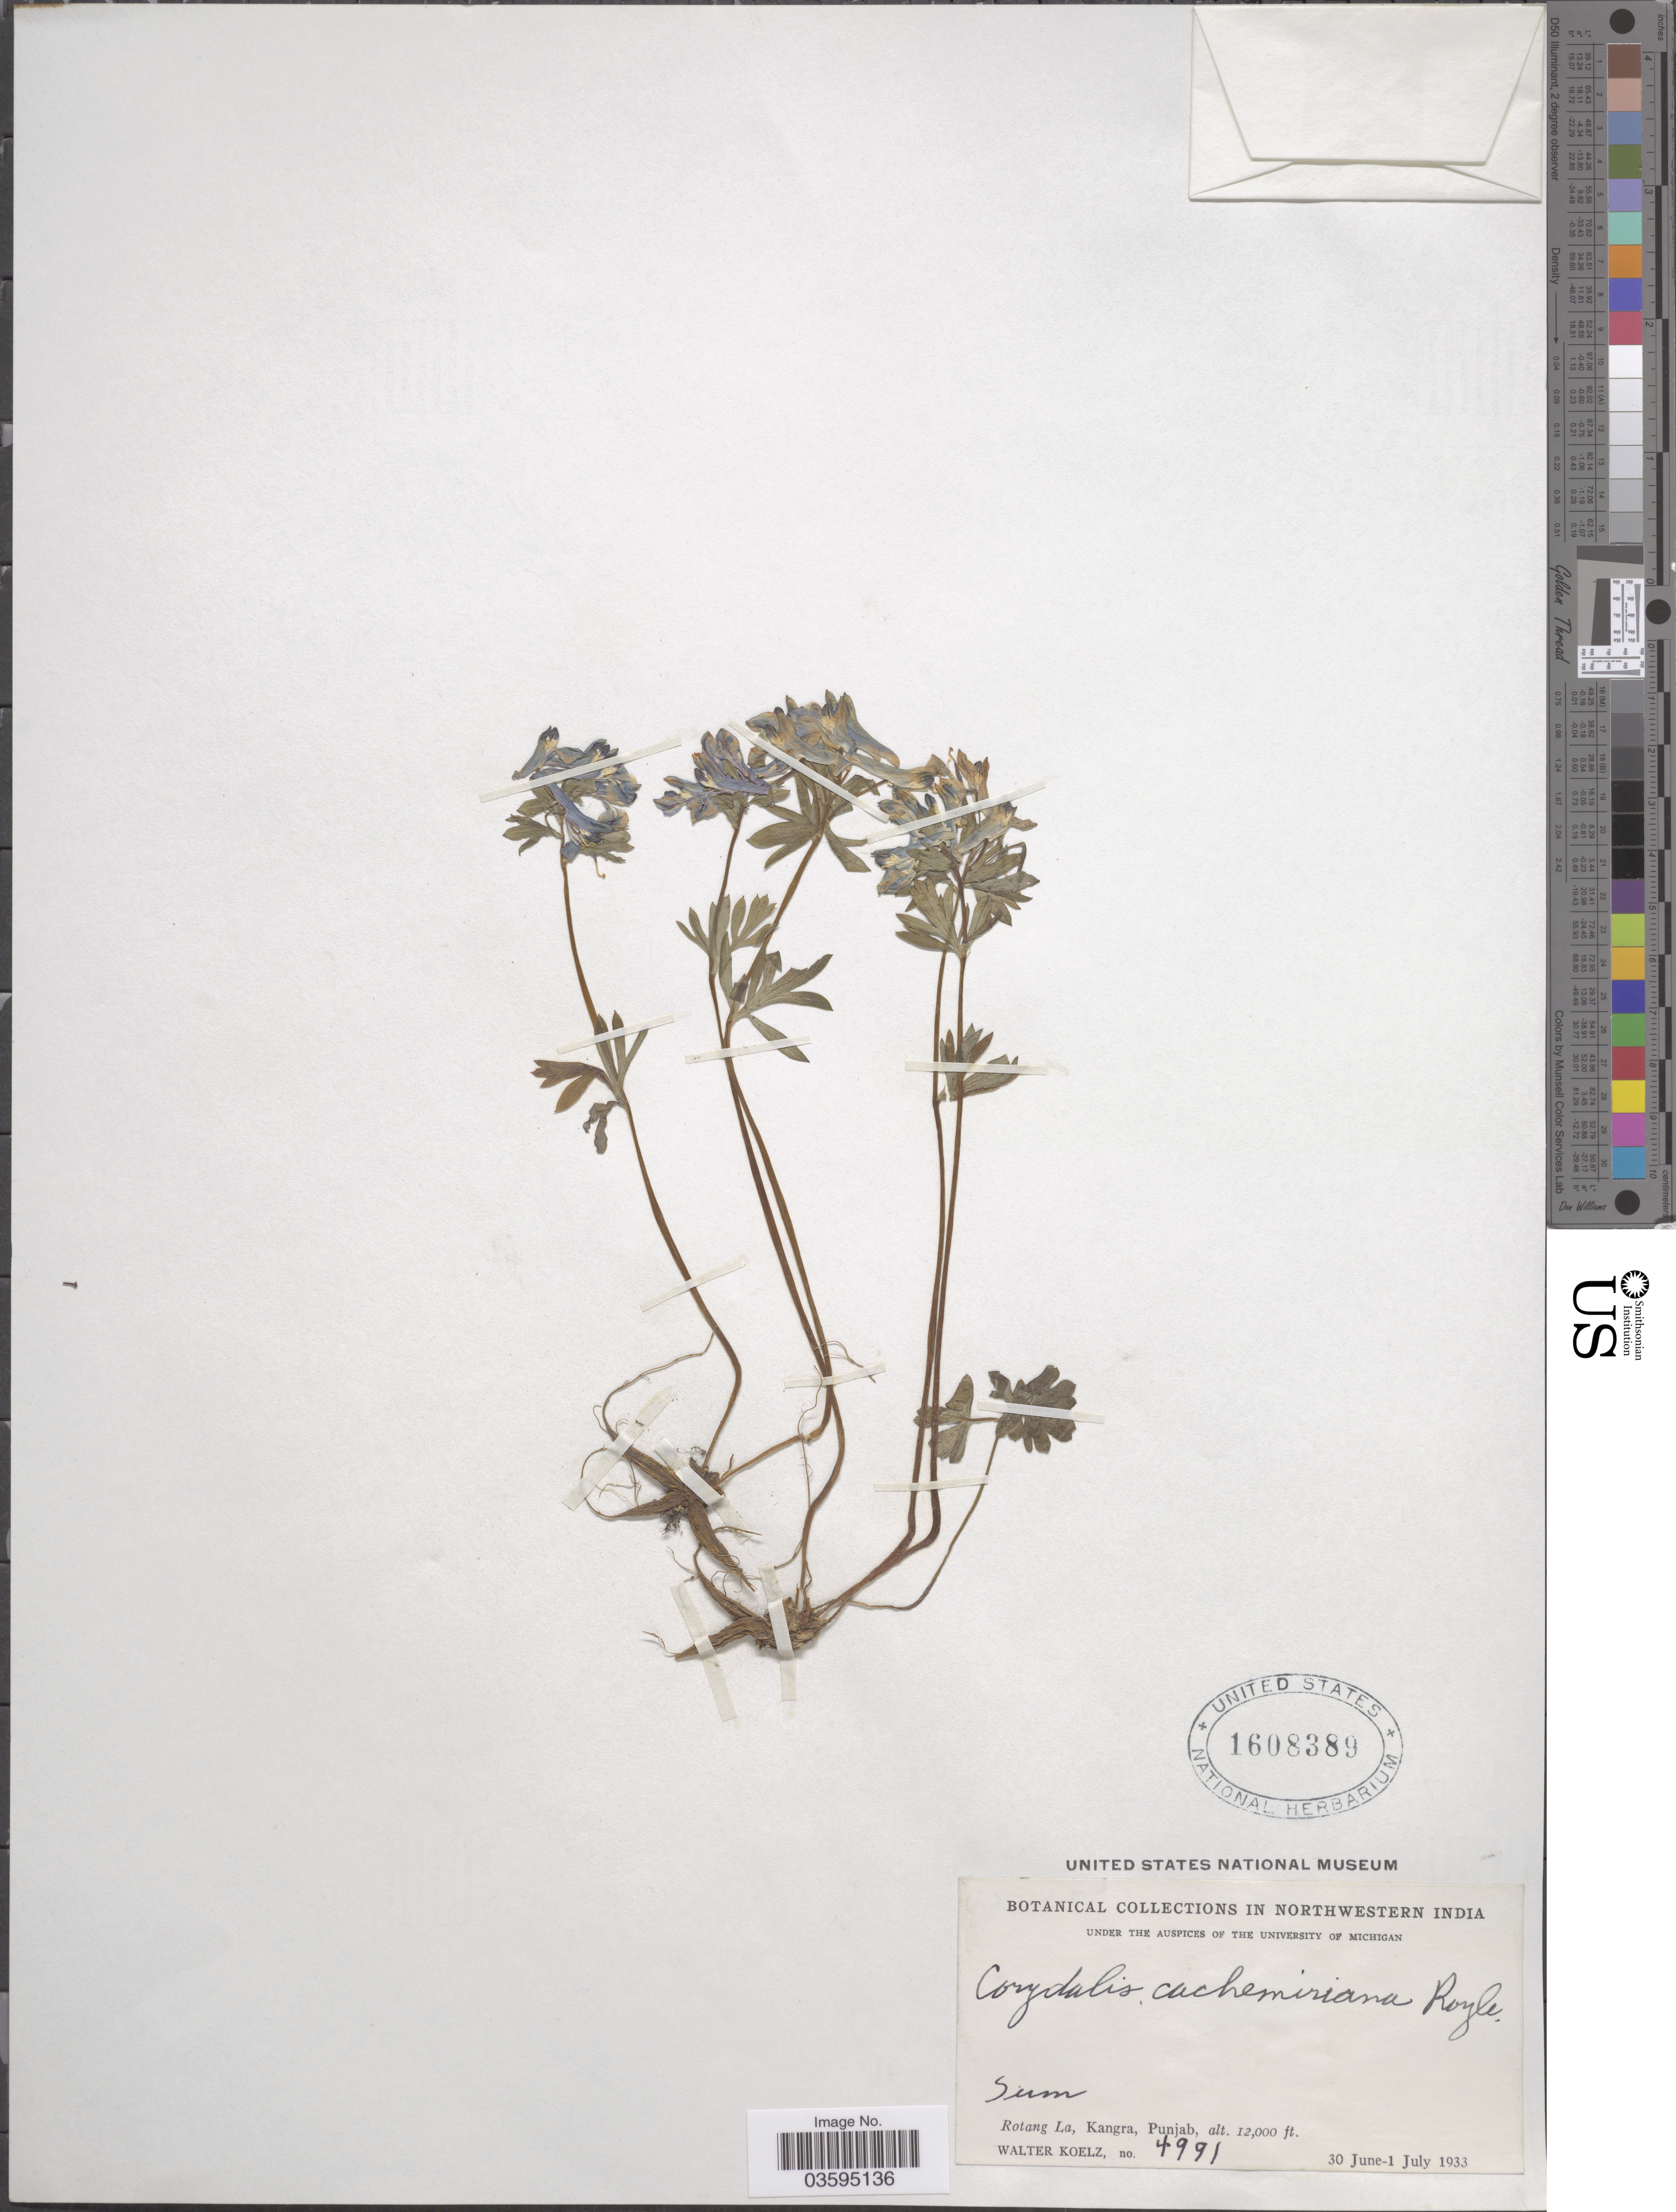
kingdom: Plantae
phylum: Tracheophyta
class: Magnoliopsida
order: Ranunculales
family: Papaveraceae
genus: Corydalis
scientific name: Corydalis cashmeriana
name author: Royle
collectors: W. N. Koelz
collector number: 4991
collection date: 1933-06-30/1933-07-01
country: India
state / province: Punjab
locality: Northwestern India. Sum. Rotang La, Kangra.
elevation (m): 3658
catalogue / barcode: US 1608389